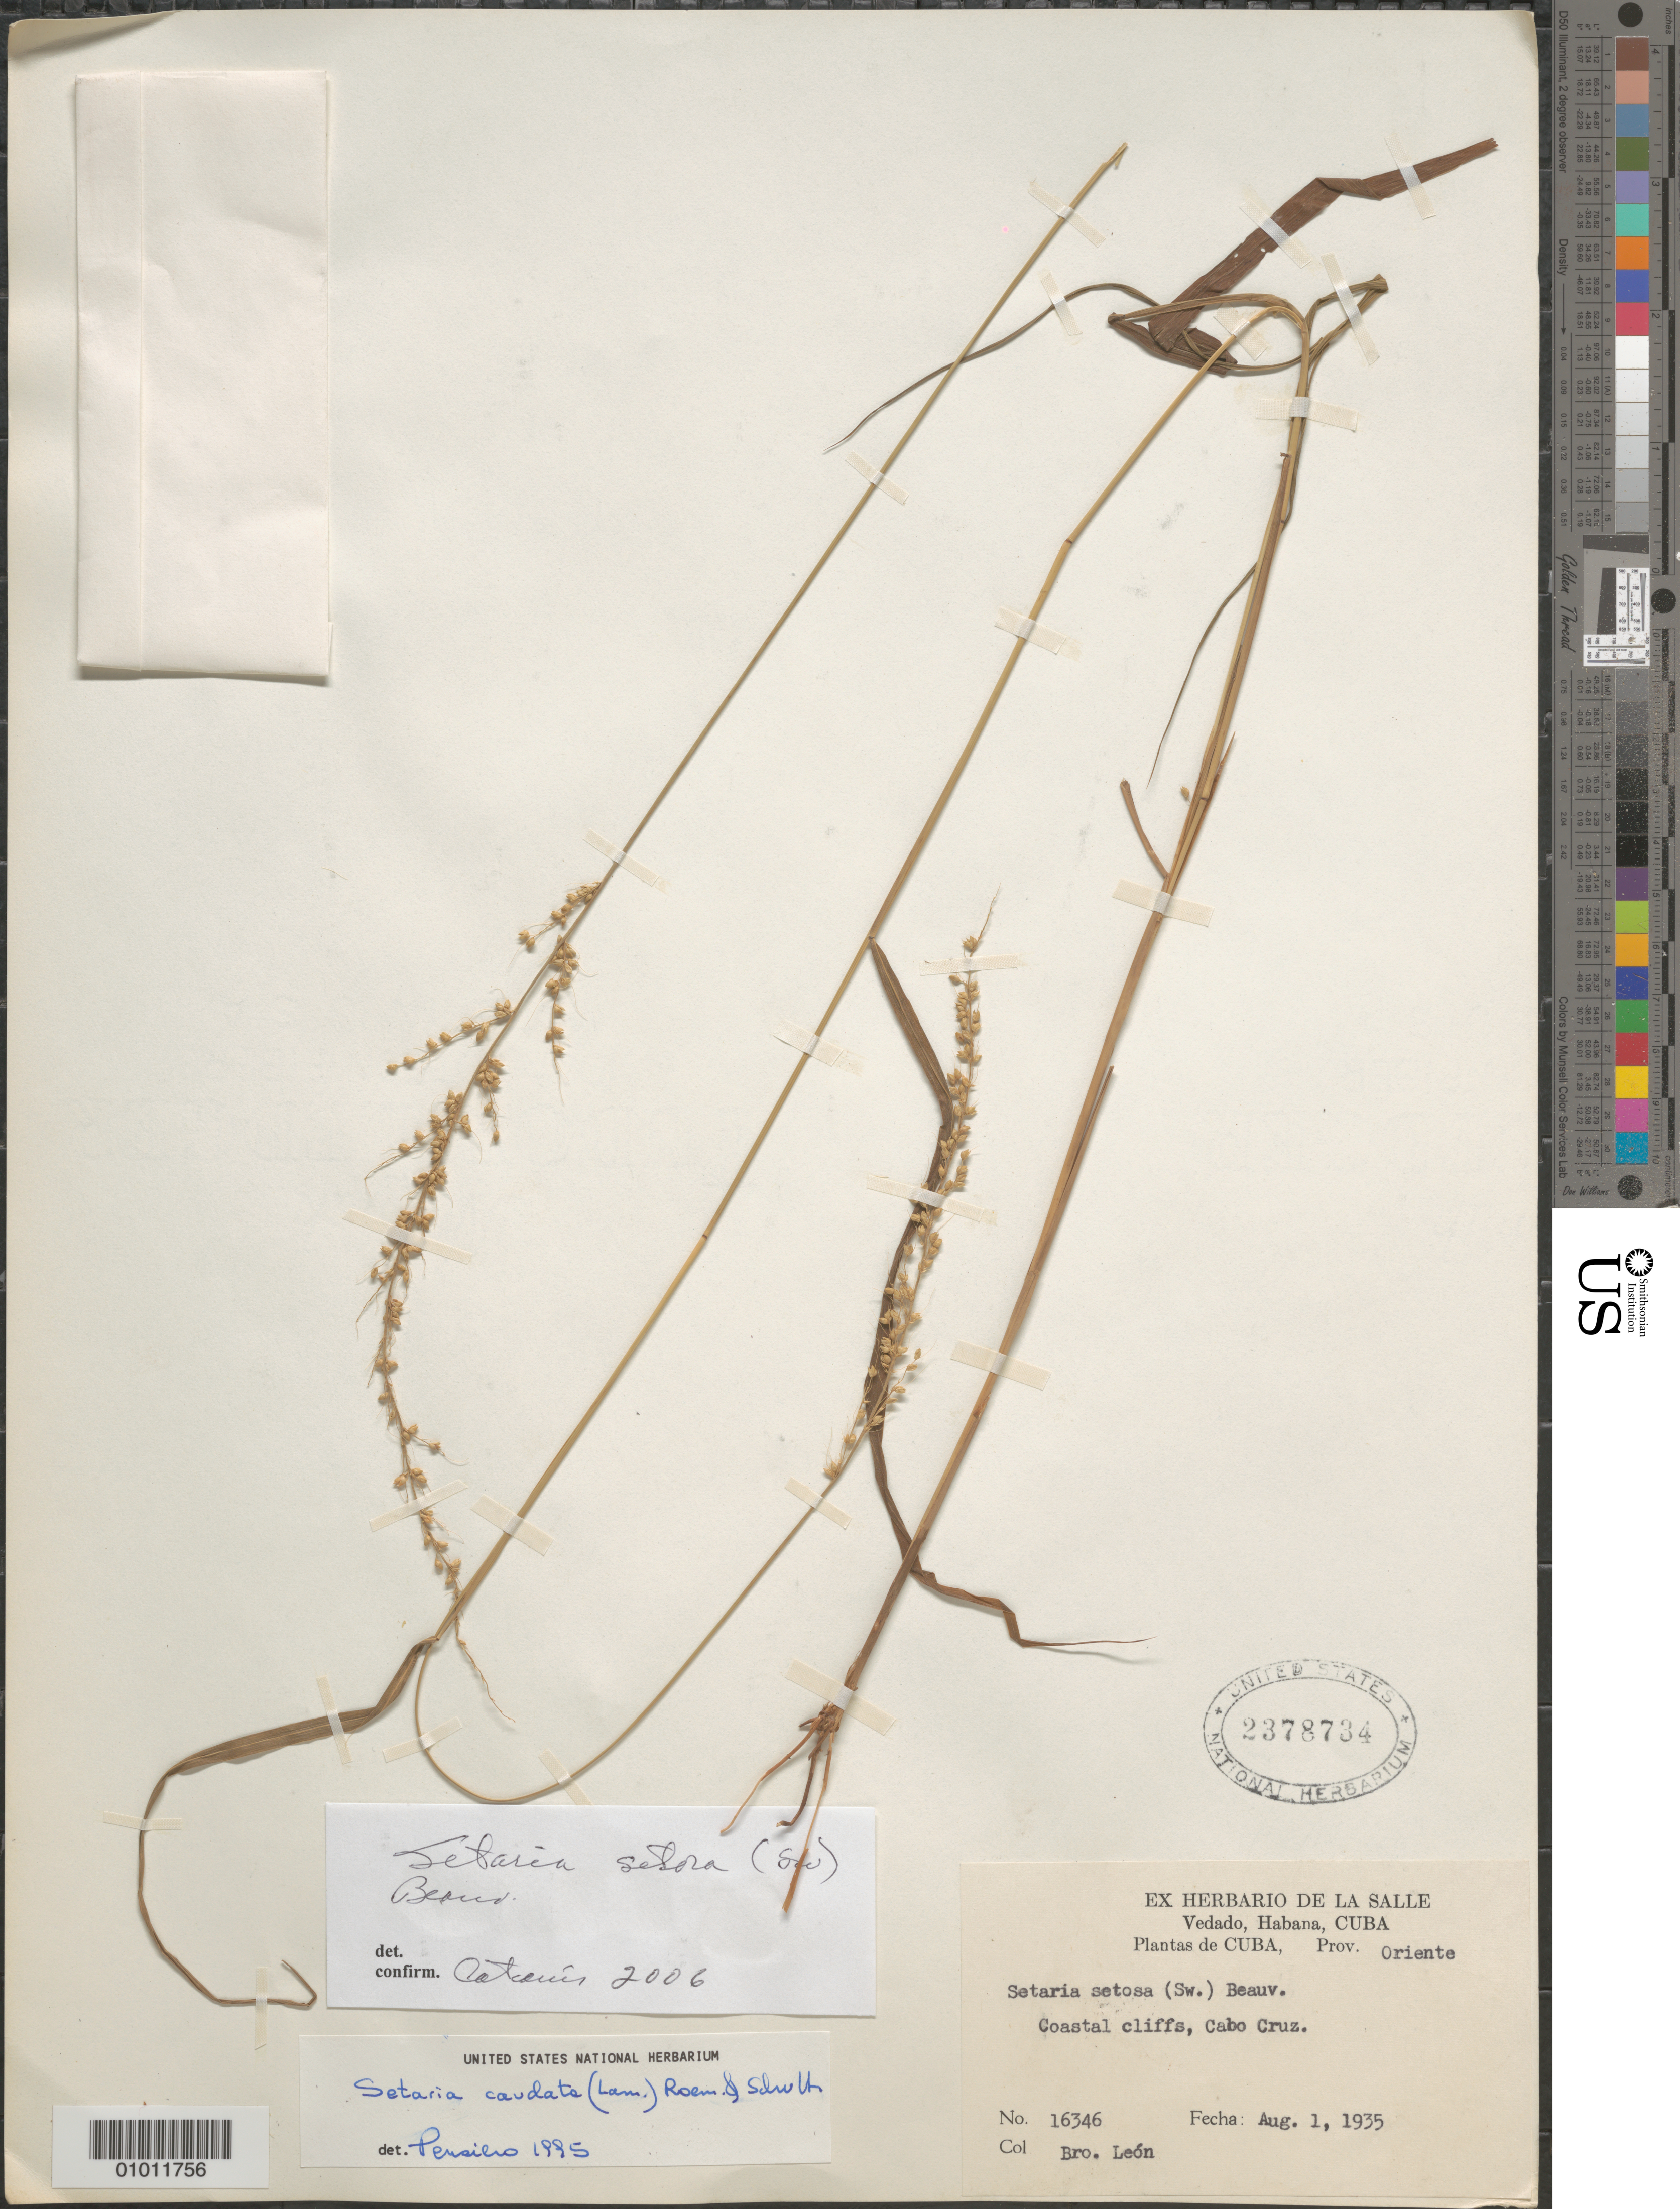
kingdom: Plantae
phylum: Tracheophyta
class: Liliopsida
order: Poales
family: Poaceae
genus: Setaria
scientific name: Setaria setosa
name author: (Sw.) P. Beauv.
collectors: Bro. León & A. H. Liogier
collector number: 16346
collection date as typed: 01 Aug 1935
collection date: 1935-08-01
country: Cuba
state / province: Oriente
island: Cuba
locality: Cabo Cruz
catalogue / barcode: US 2378734